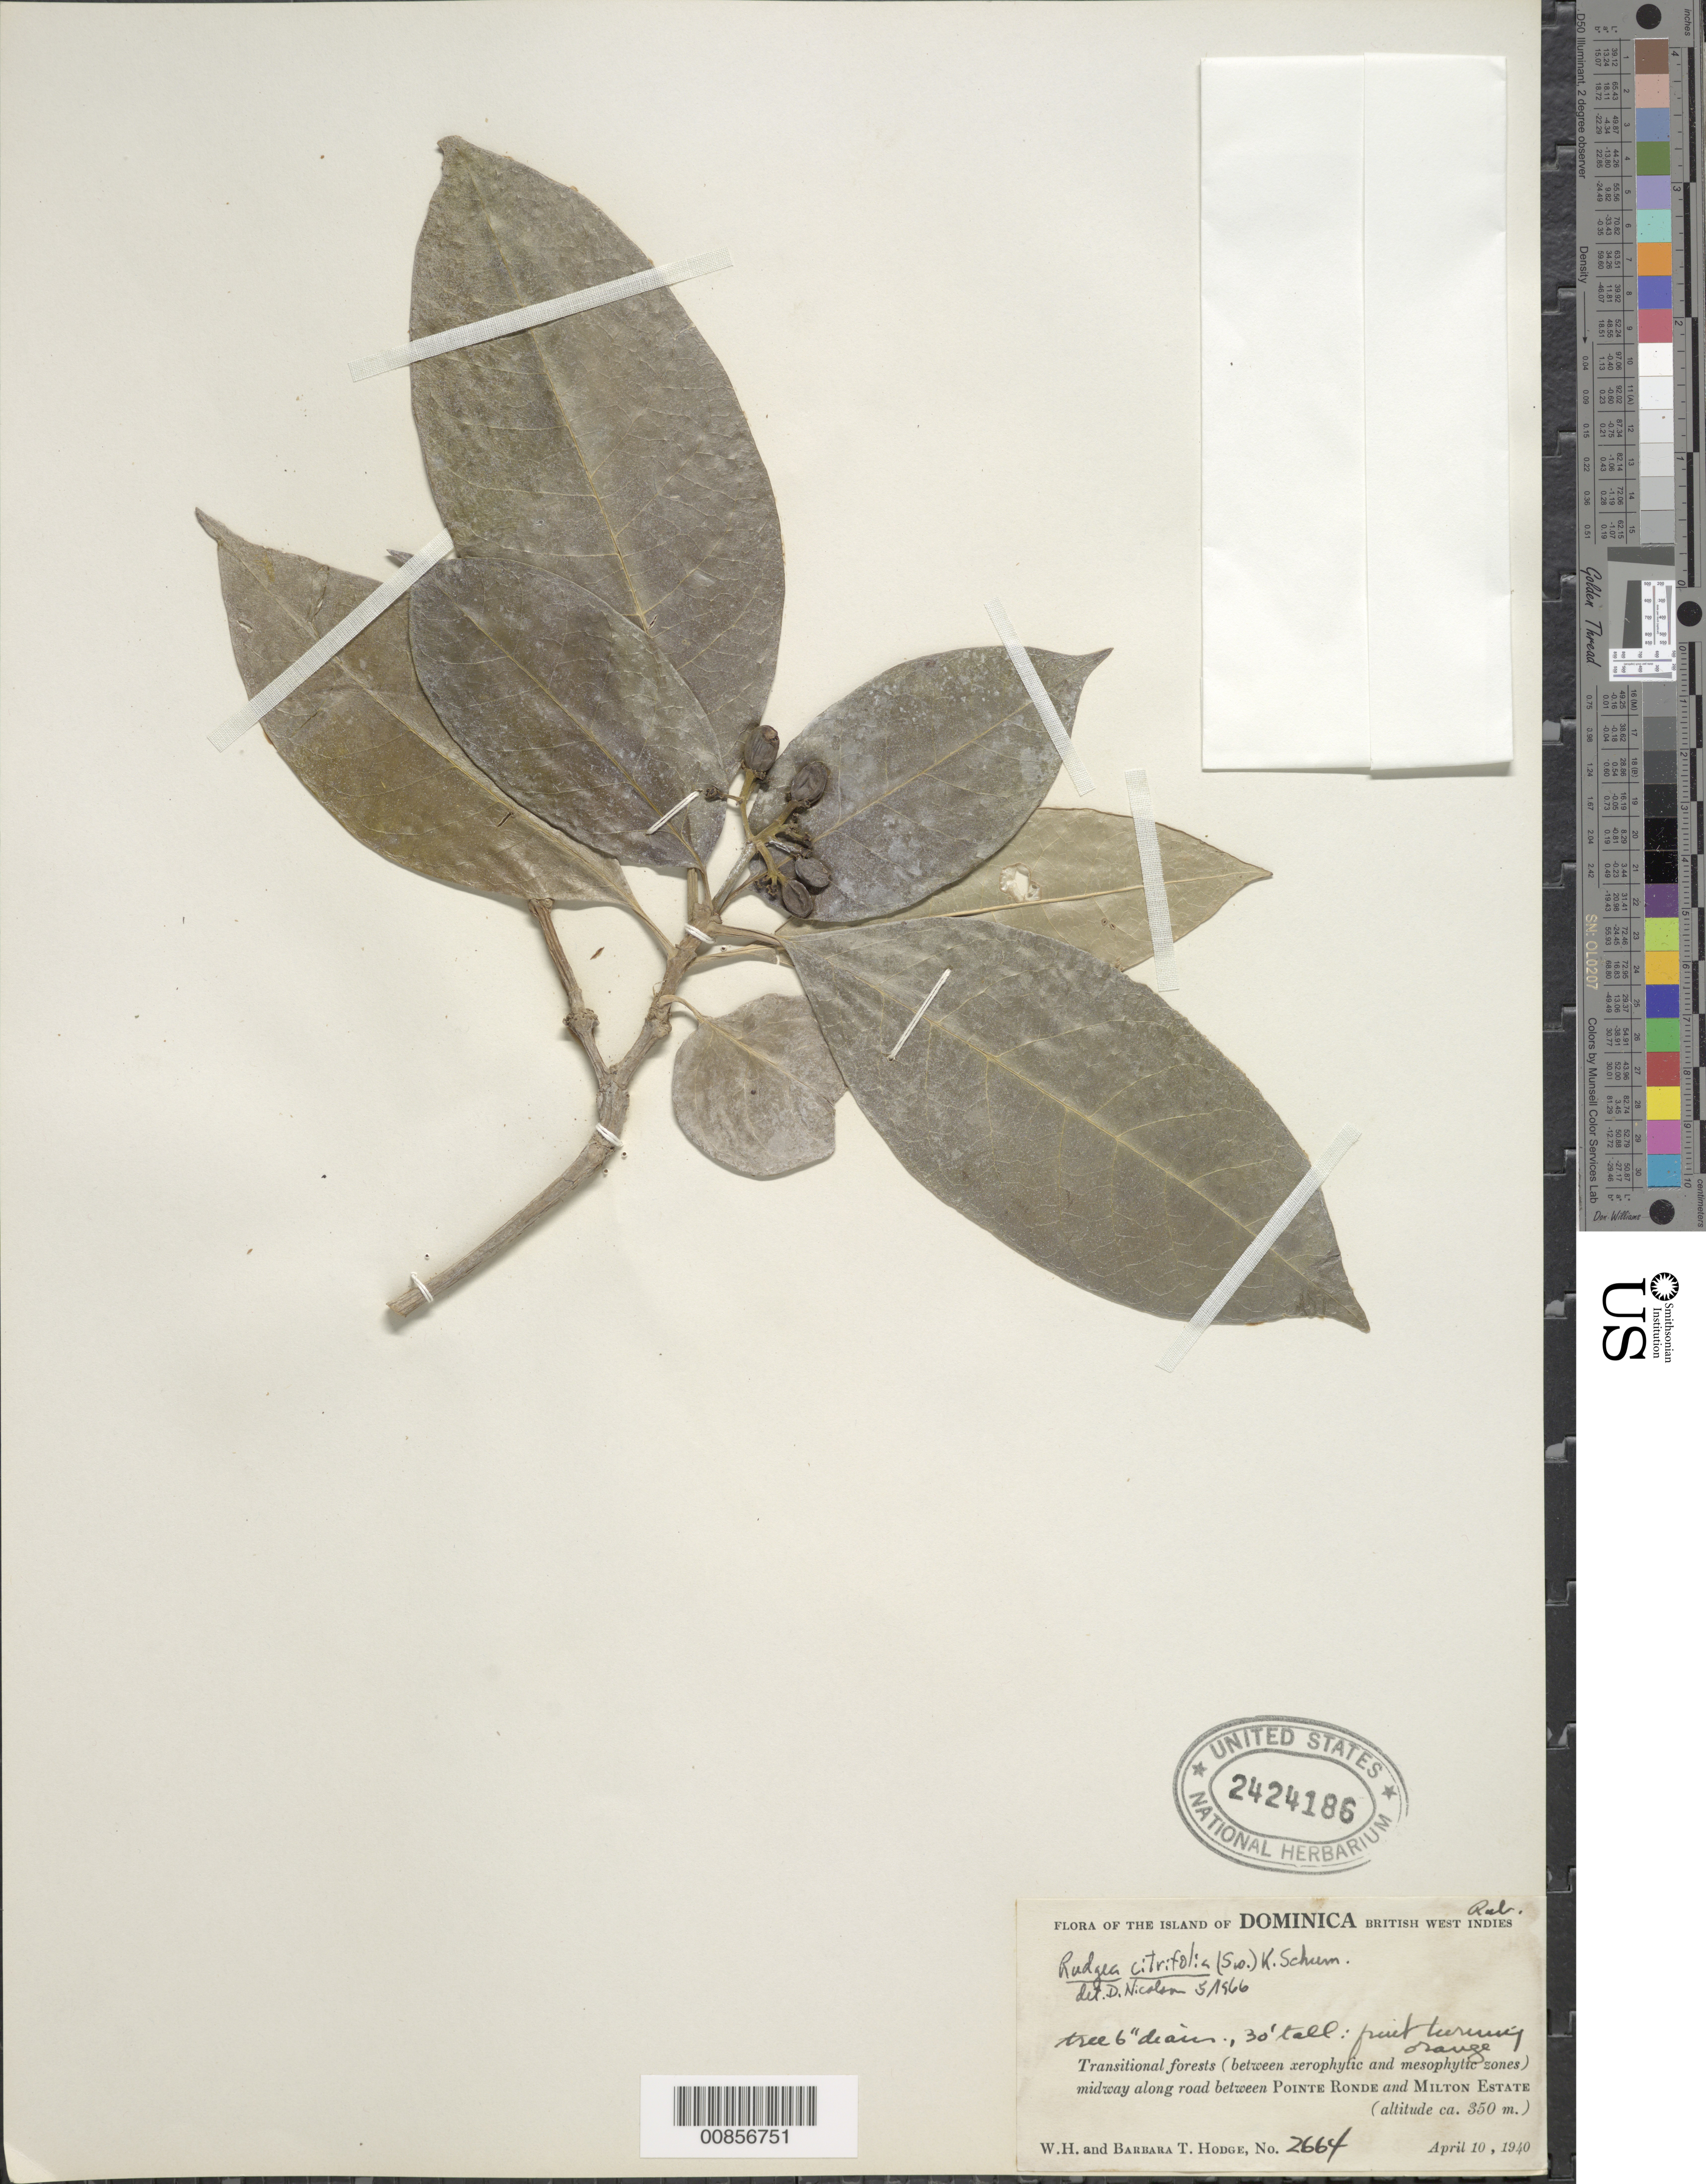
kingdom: Plantae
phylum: Tracheophyta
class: Magnoliopsida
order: Gentianales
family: Rubiaceae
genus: Rudgea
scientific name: Rudgea citrifolia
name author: (Sw.) K. Schum.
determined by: Nicolson, Dan H.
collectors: W. Hodge & B. Hodge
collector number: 2664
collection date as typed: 10 Apr 1940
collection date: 1940-04-10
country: Dominica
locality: Midway along road between Pointe Ronde and Milton Estate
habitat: Transitional forest (between xerophytic and mesophytic zones) along road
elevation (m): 350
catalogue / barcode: US 2424186